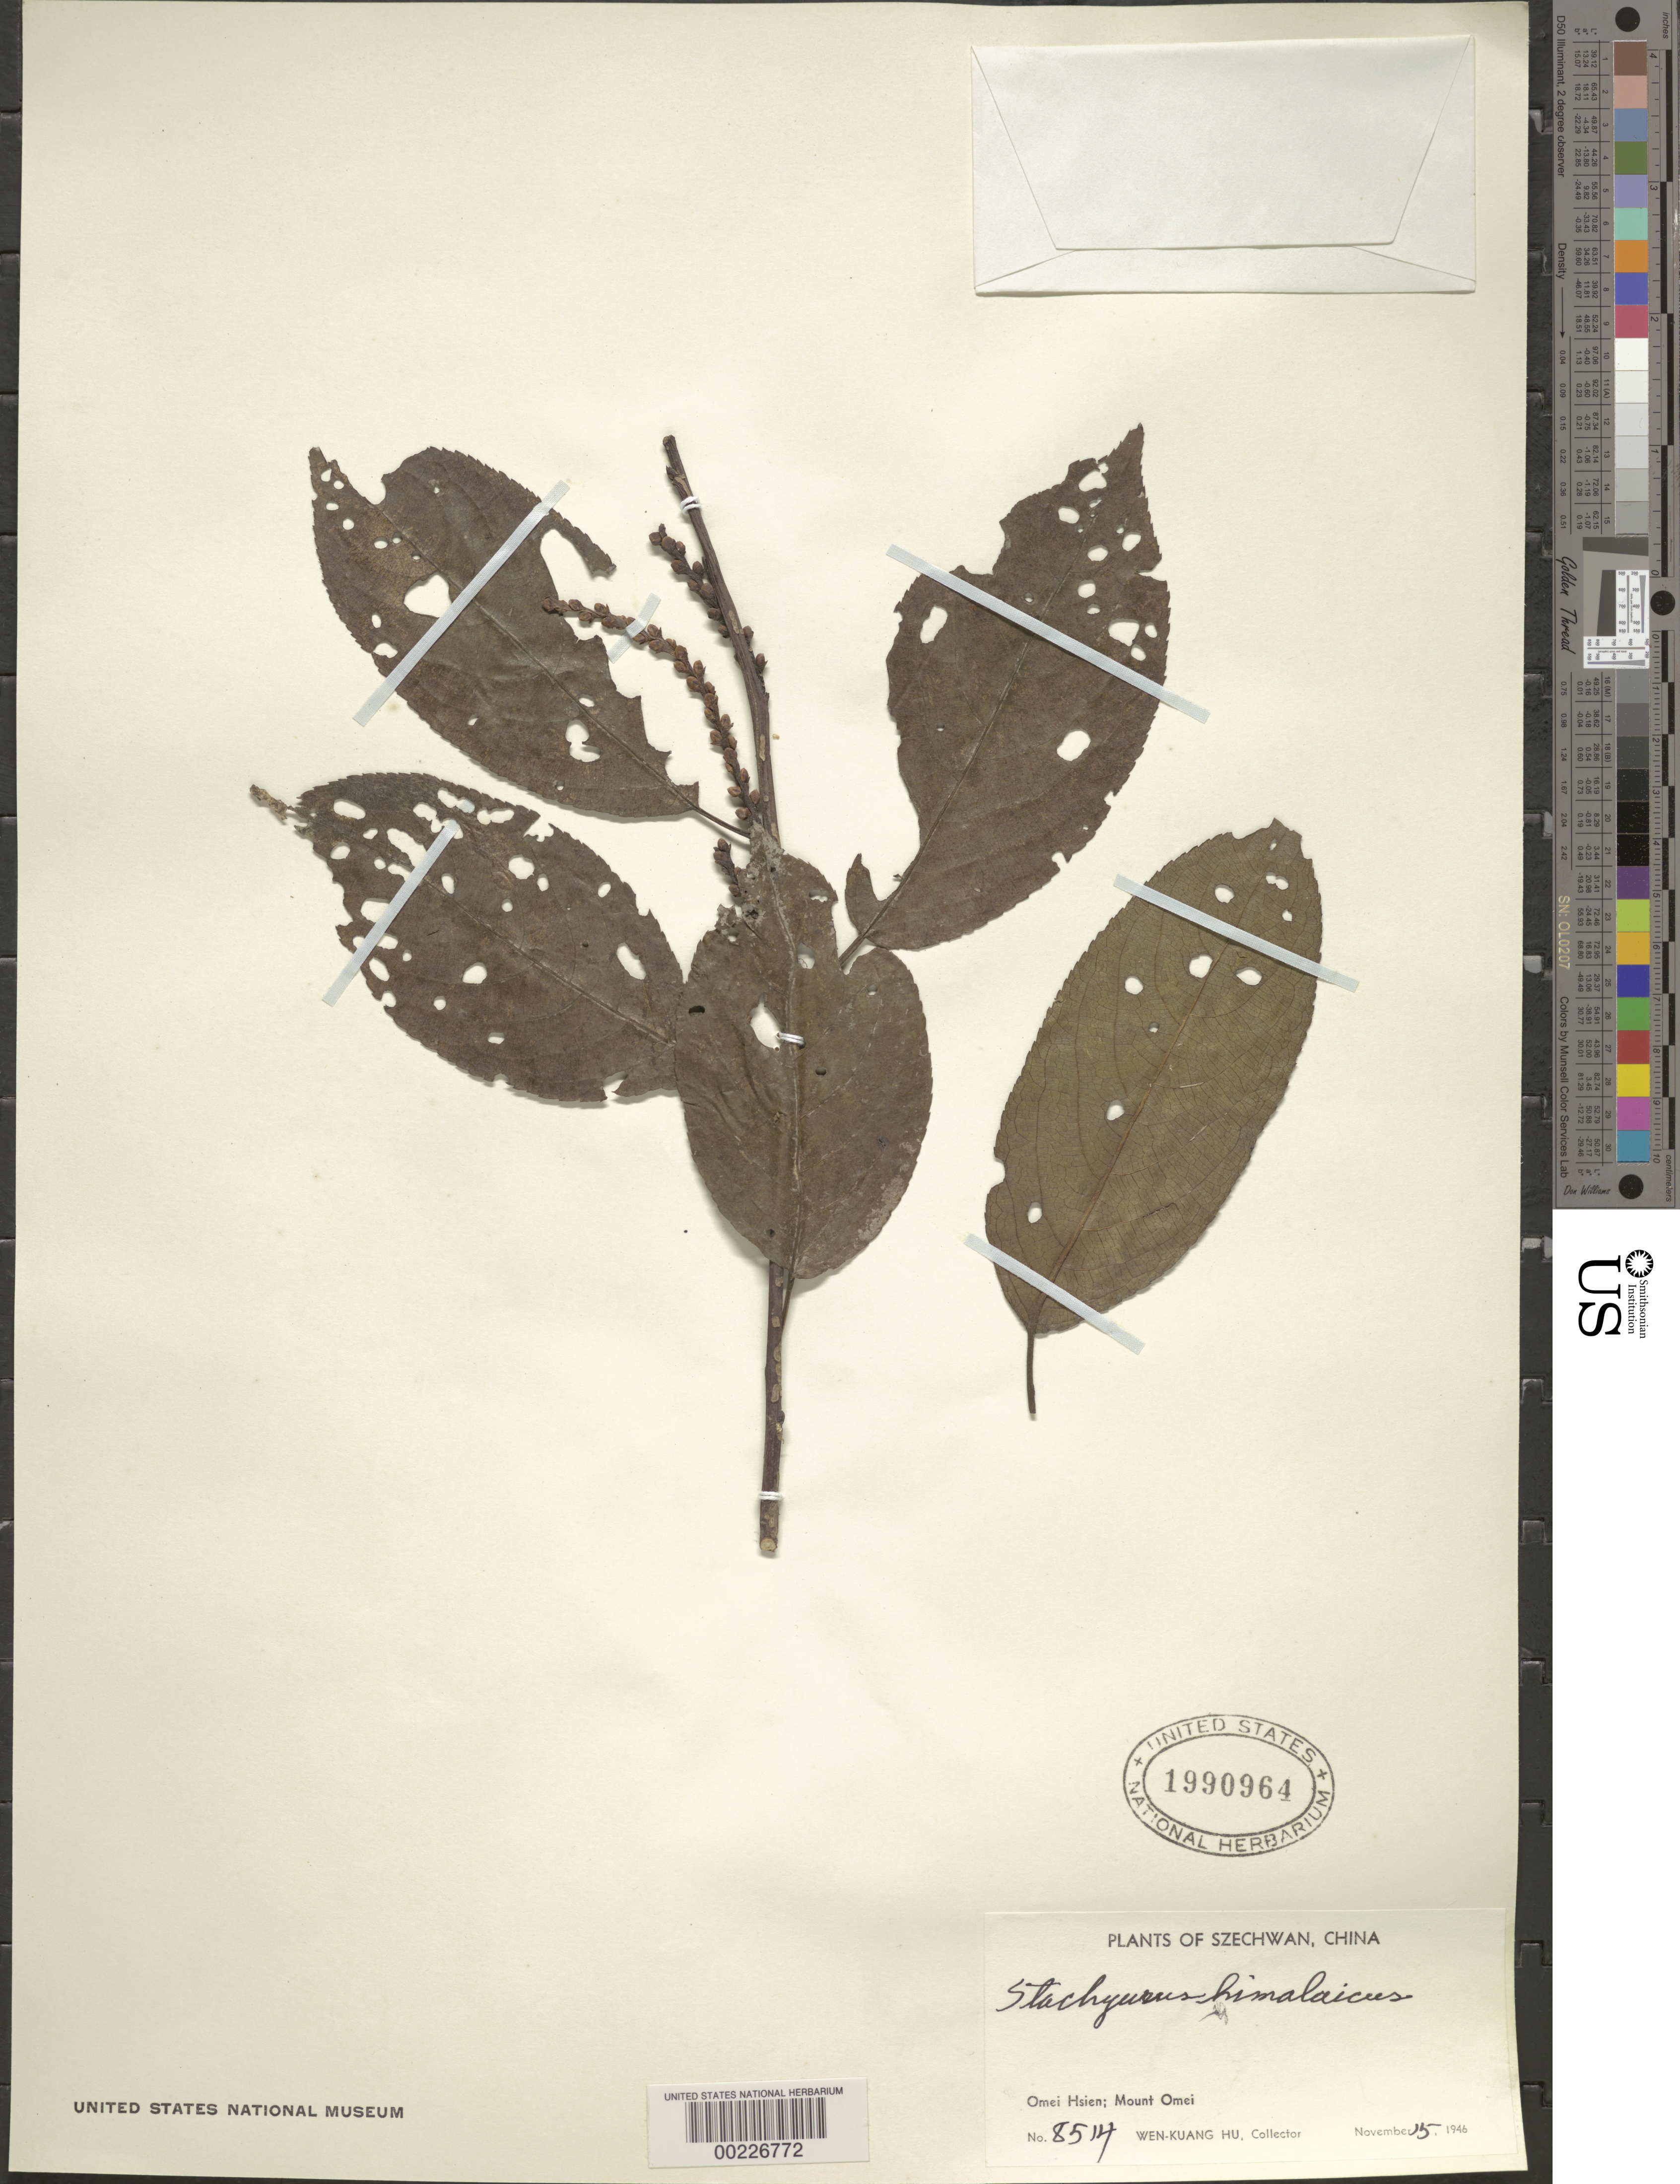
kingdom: Plantae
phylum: Tracheophyta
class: Magnoliopsida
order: Crossosomatales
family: Stachyuraceae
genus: Stachyurus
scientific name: Stachyurus himalaicus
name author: Hook. f. & Thomson ex Benth.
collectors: W. K. Hu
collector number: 8514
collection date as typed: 15 Nov 1946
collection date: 1946-11-15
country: China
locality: Omei hsien; mount omei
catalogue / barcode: US 1990964